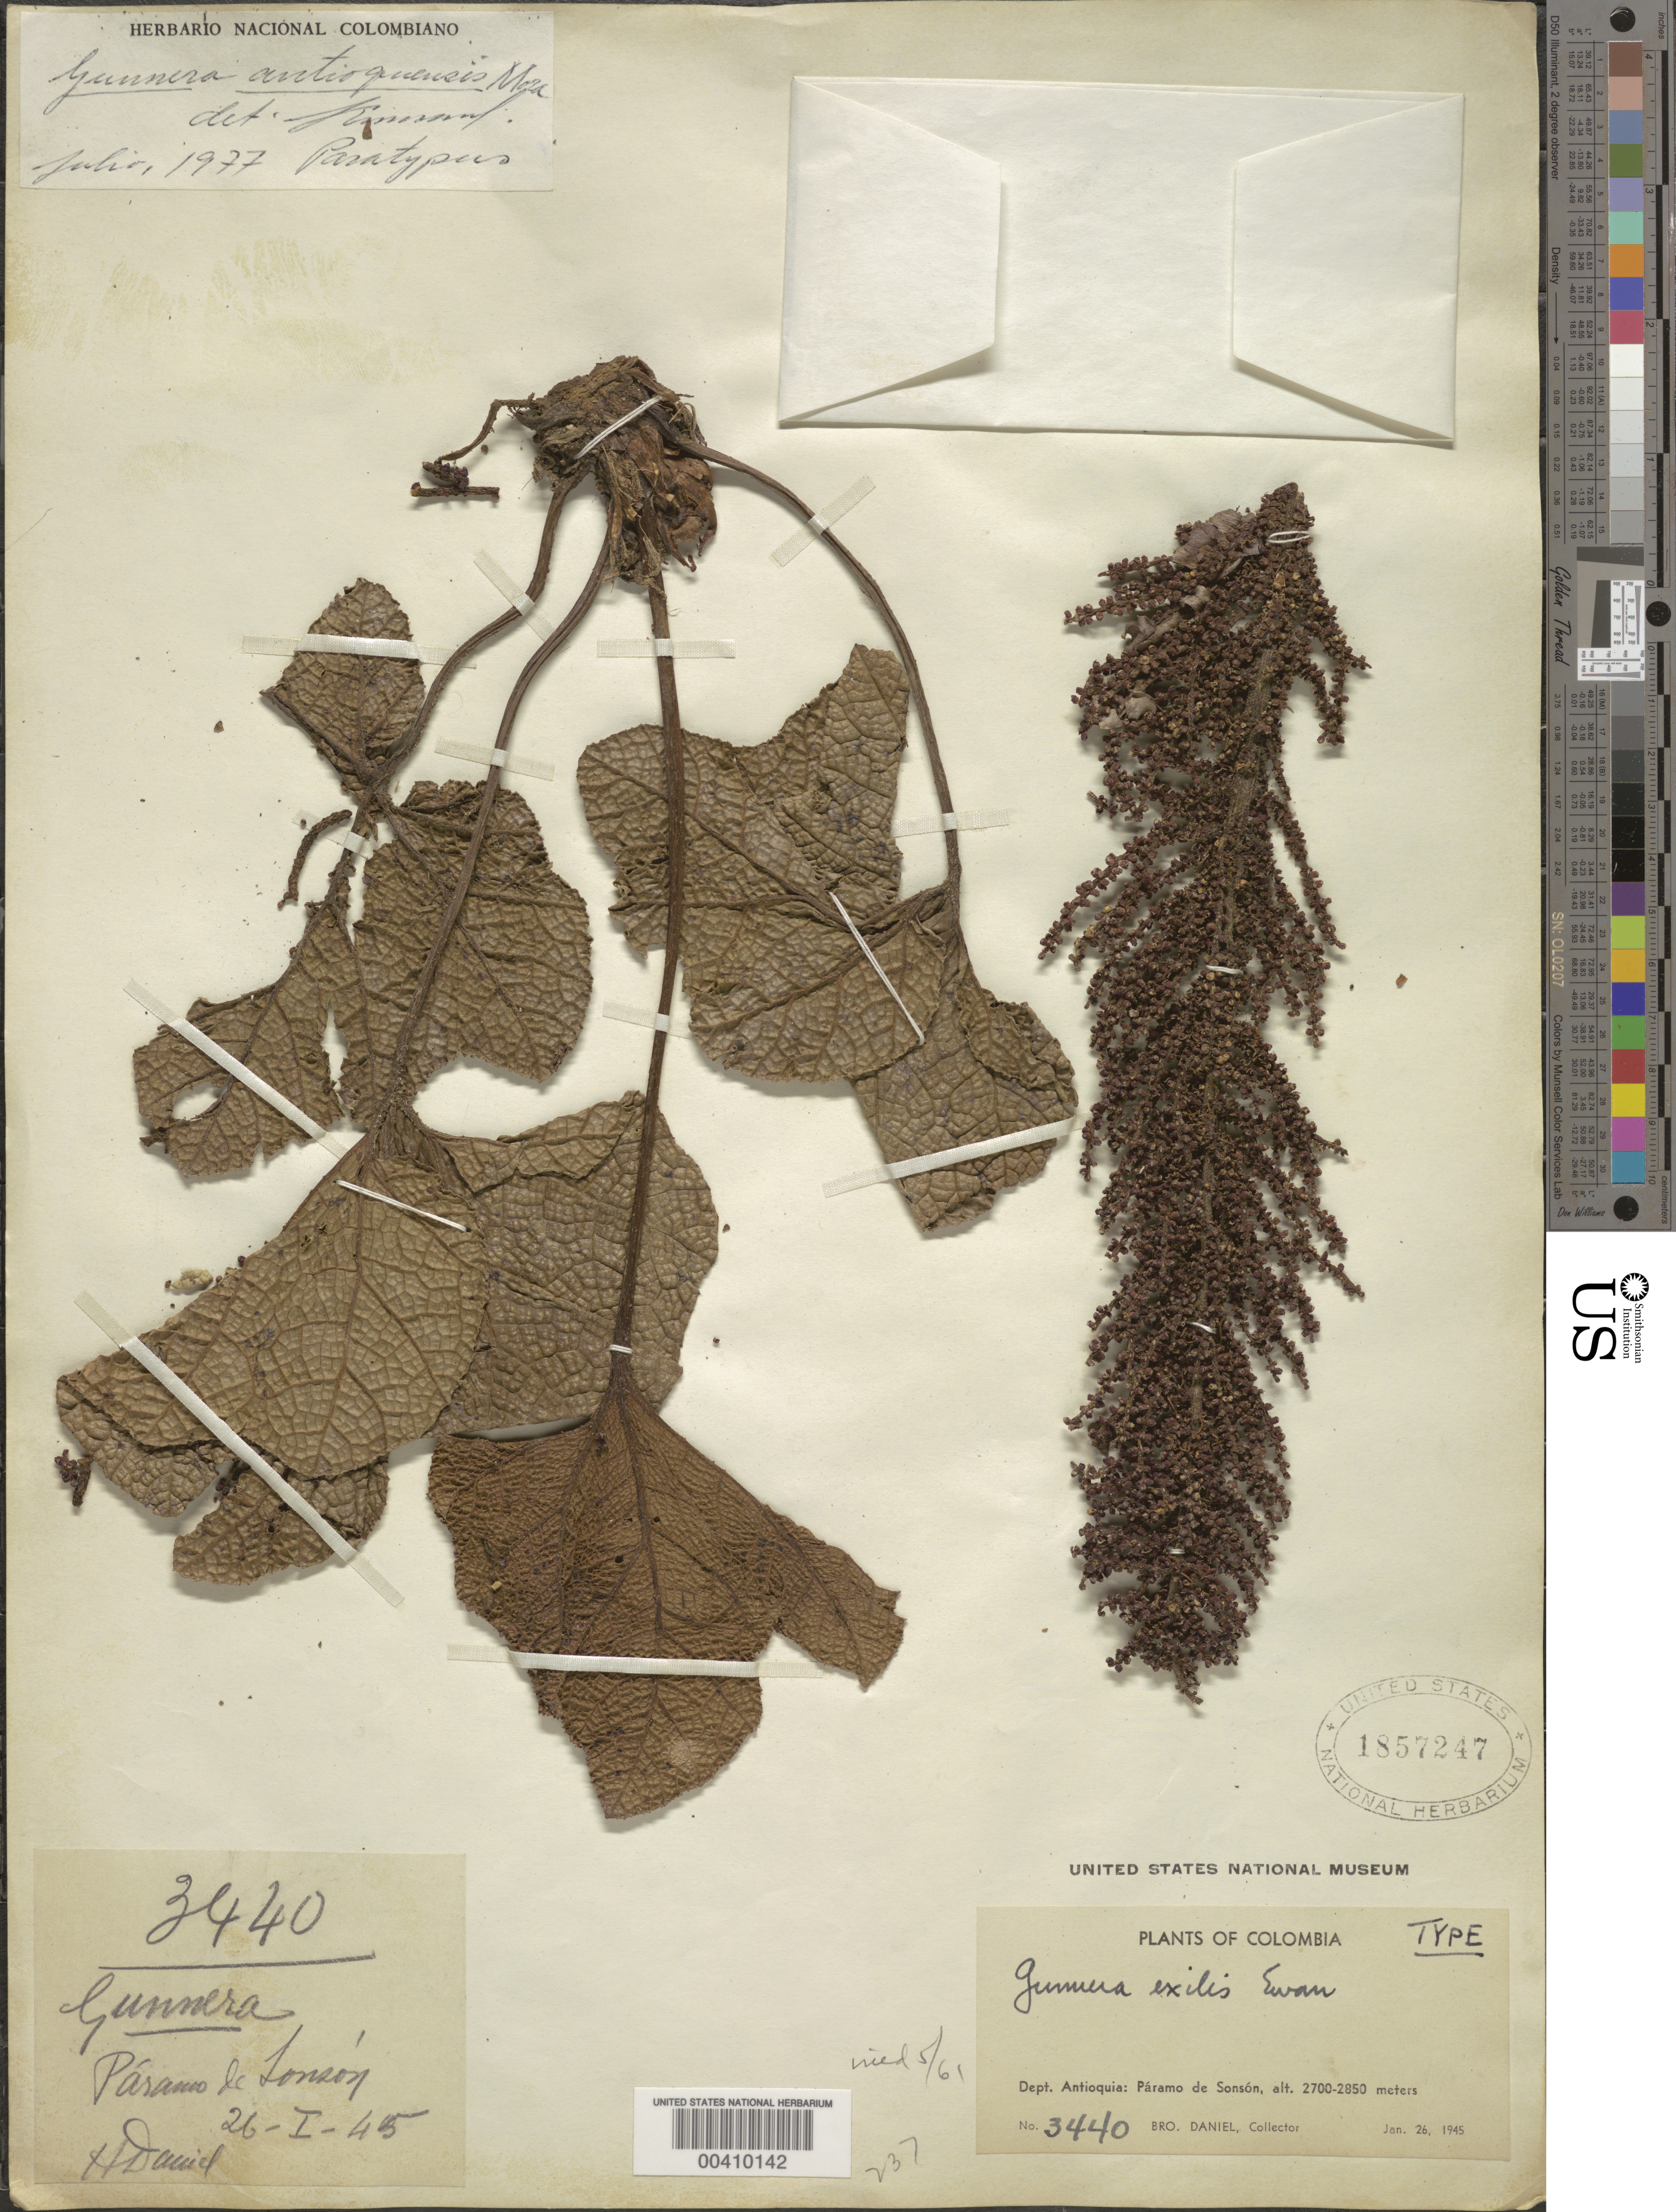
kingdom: Plantae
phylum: Tracheophyta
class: Magnoliopsida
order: Gunnerales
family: Gunneraceae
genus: Gunnera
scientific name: Gunnera antioquensis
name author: L.E. Mora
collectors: Bro. Daniel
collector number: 3440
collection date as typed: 26 Jan 1945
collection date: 1945-01-26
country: Colombia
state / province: Antioquia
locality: Páramo de Sonsón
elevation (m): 2700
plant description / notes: Paratype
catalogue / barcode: US 1857247